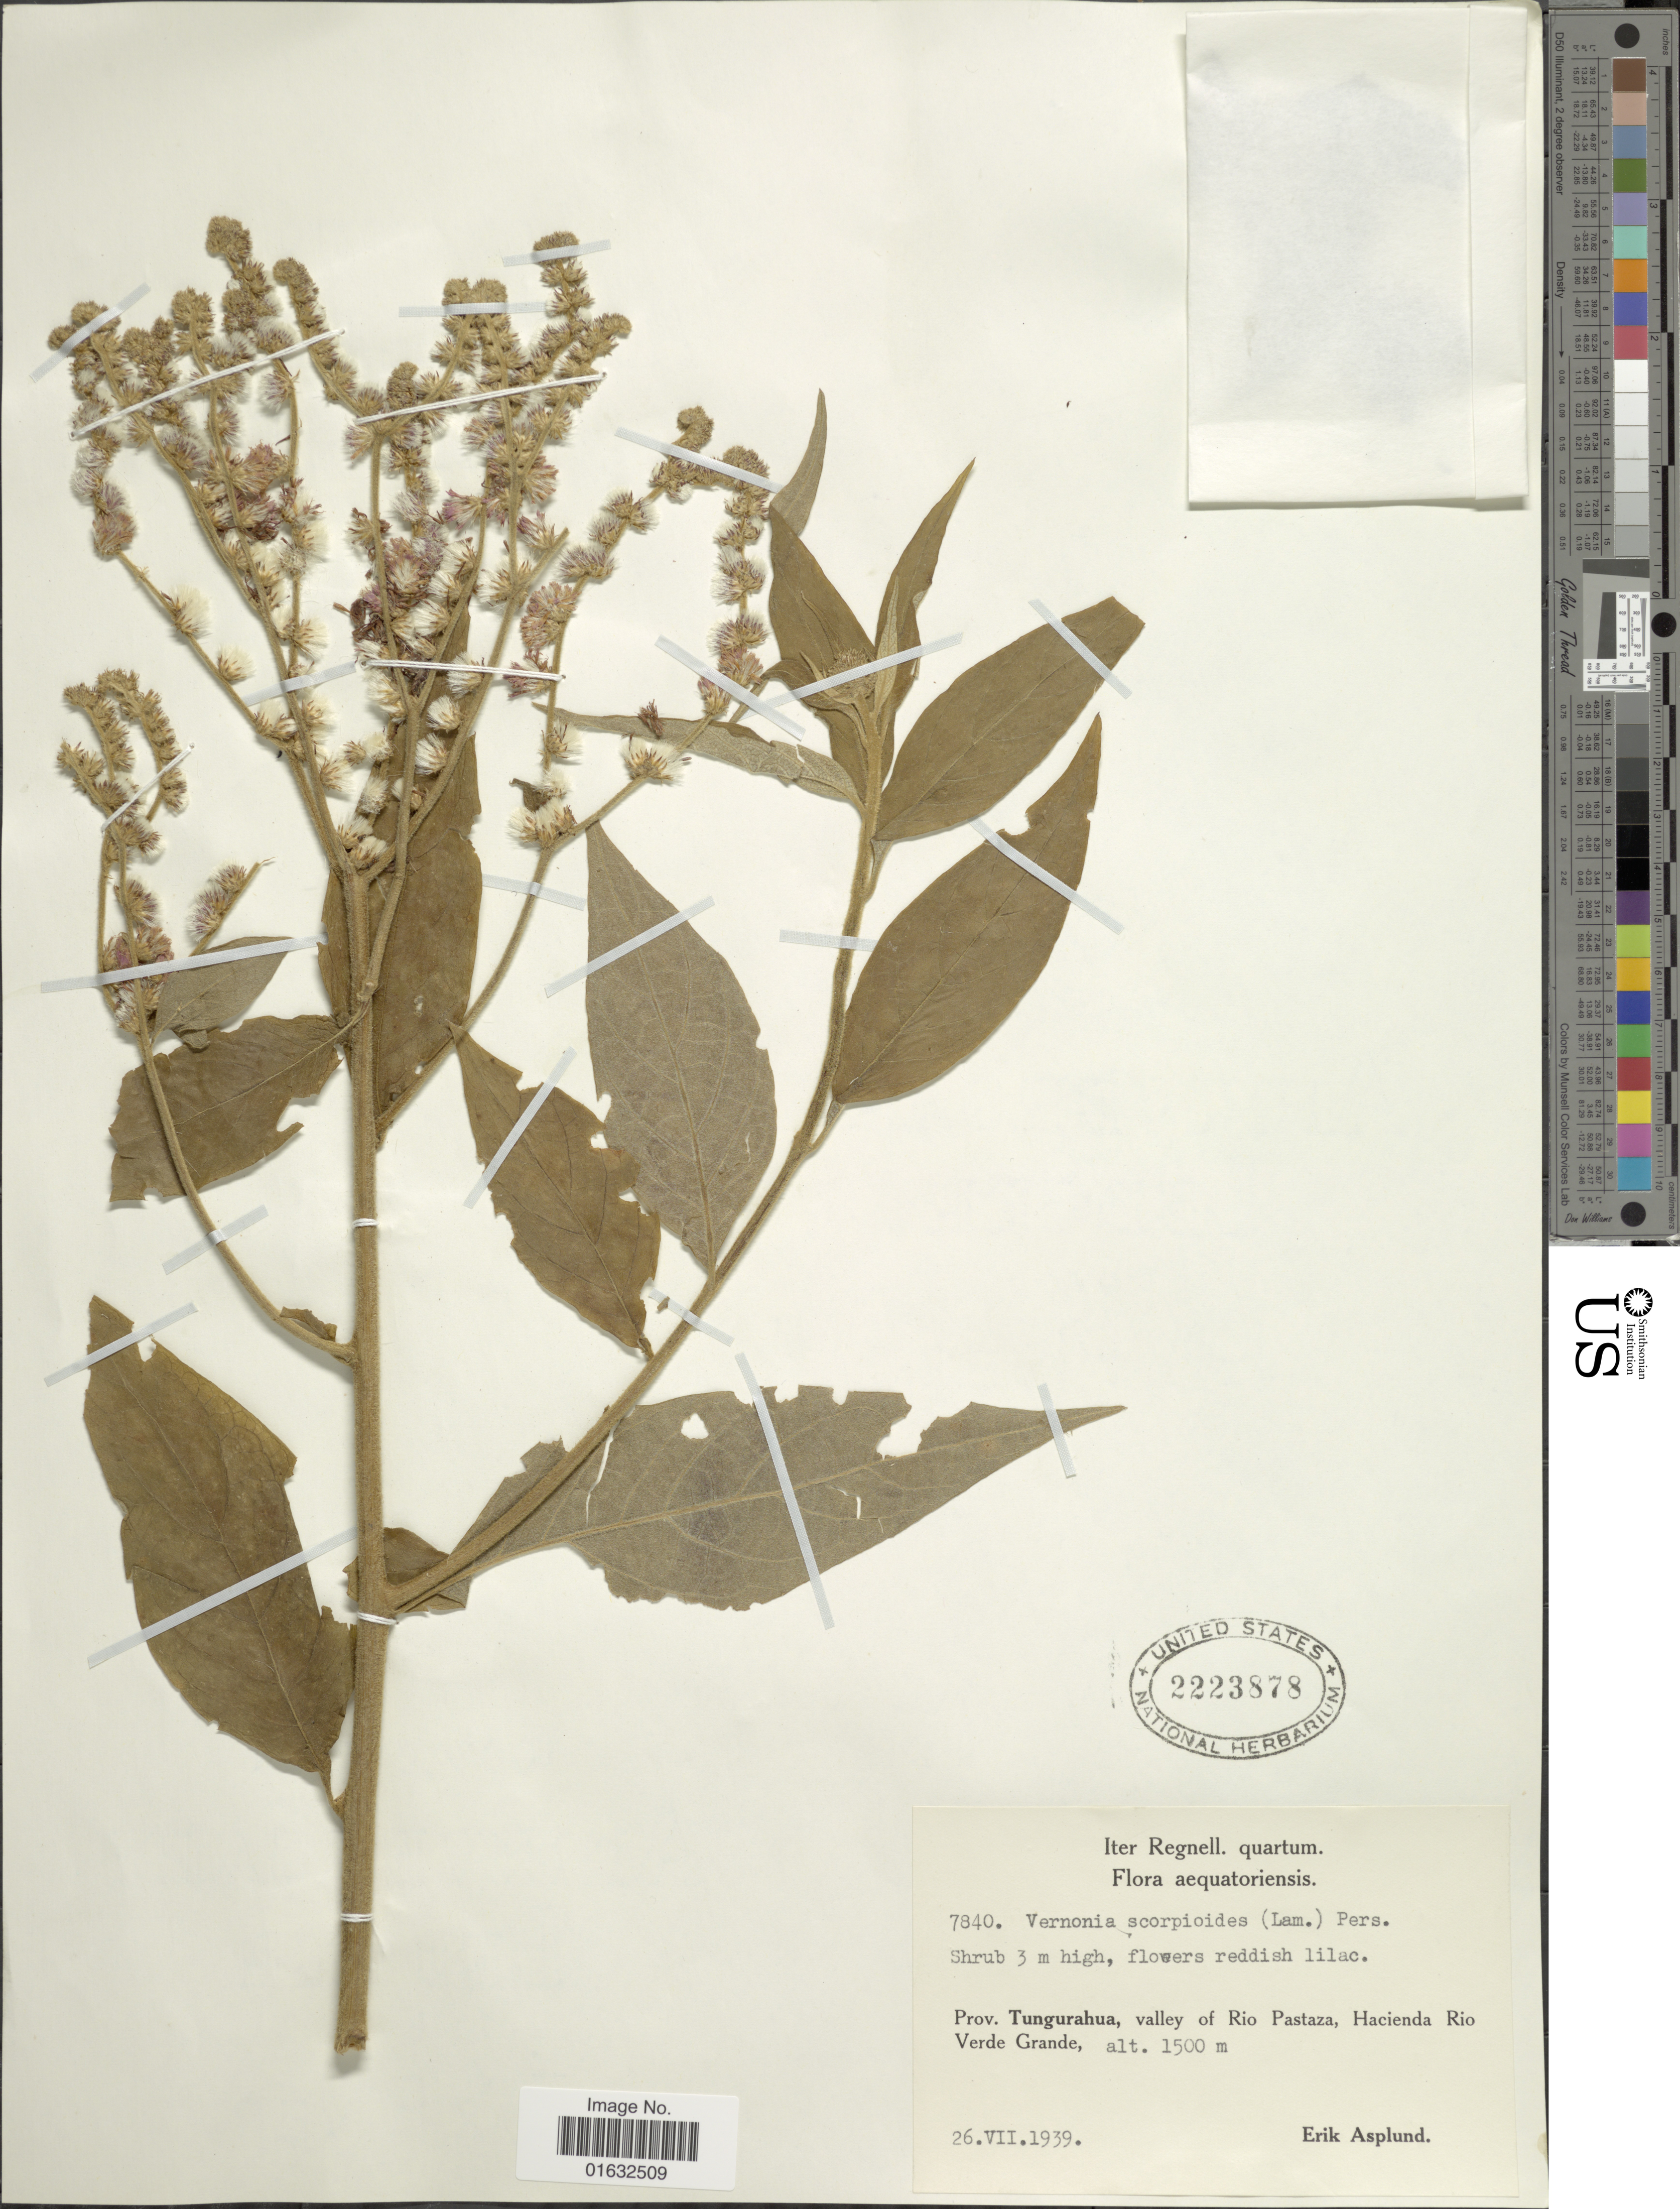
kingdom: Plantae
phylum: Tracheophyta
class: Magnoliopsida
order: Asterales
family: Asteraceae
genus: Cyrtocymura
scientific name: Cyrtocymura scorpioides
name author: (Lam.) H. Rob.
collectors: E. Asplund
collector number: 7840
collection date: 1939-07-26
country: Ecuador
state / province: Tungurahua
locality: Valley of Rio Pastaza, Hacienda Rio Verde Grande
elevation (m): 1500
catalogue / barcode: US 2223878